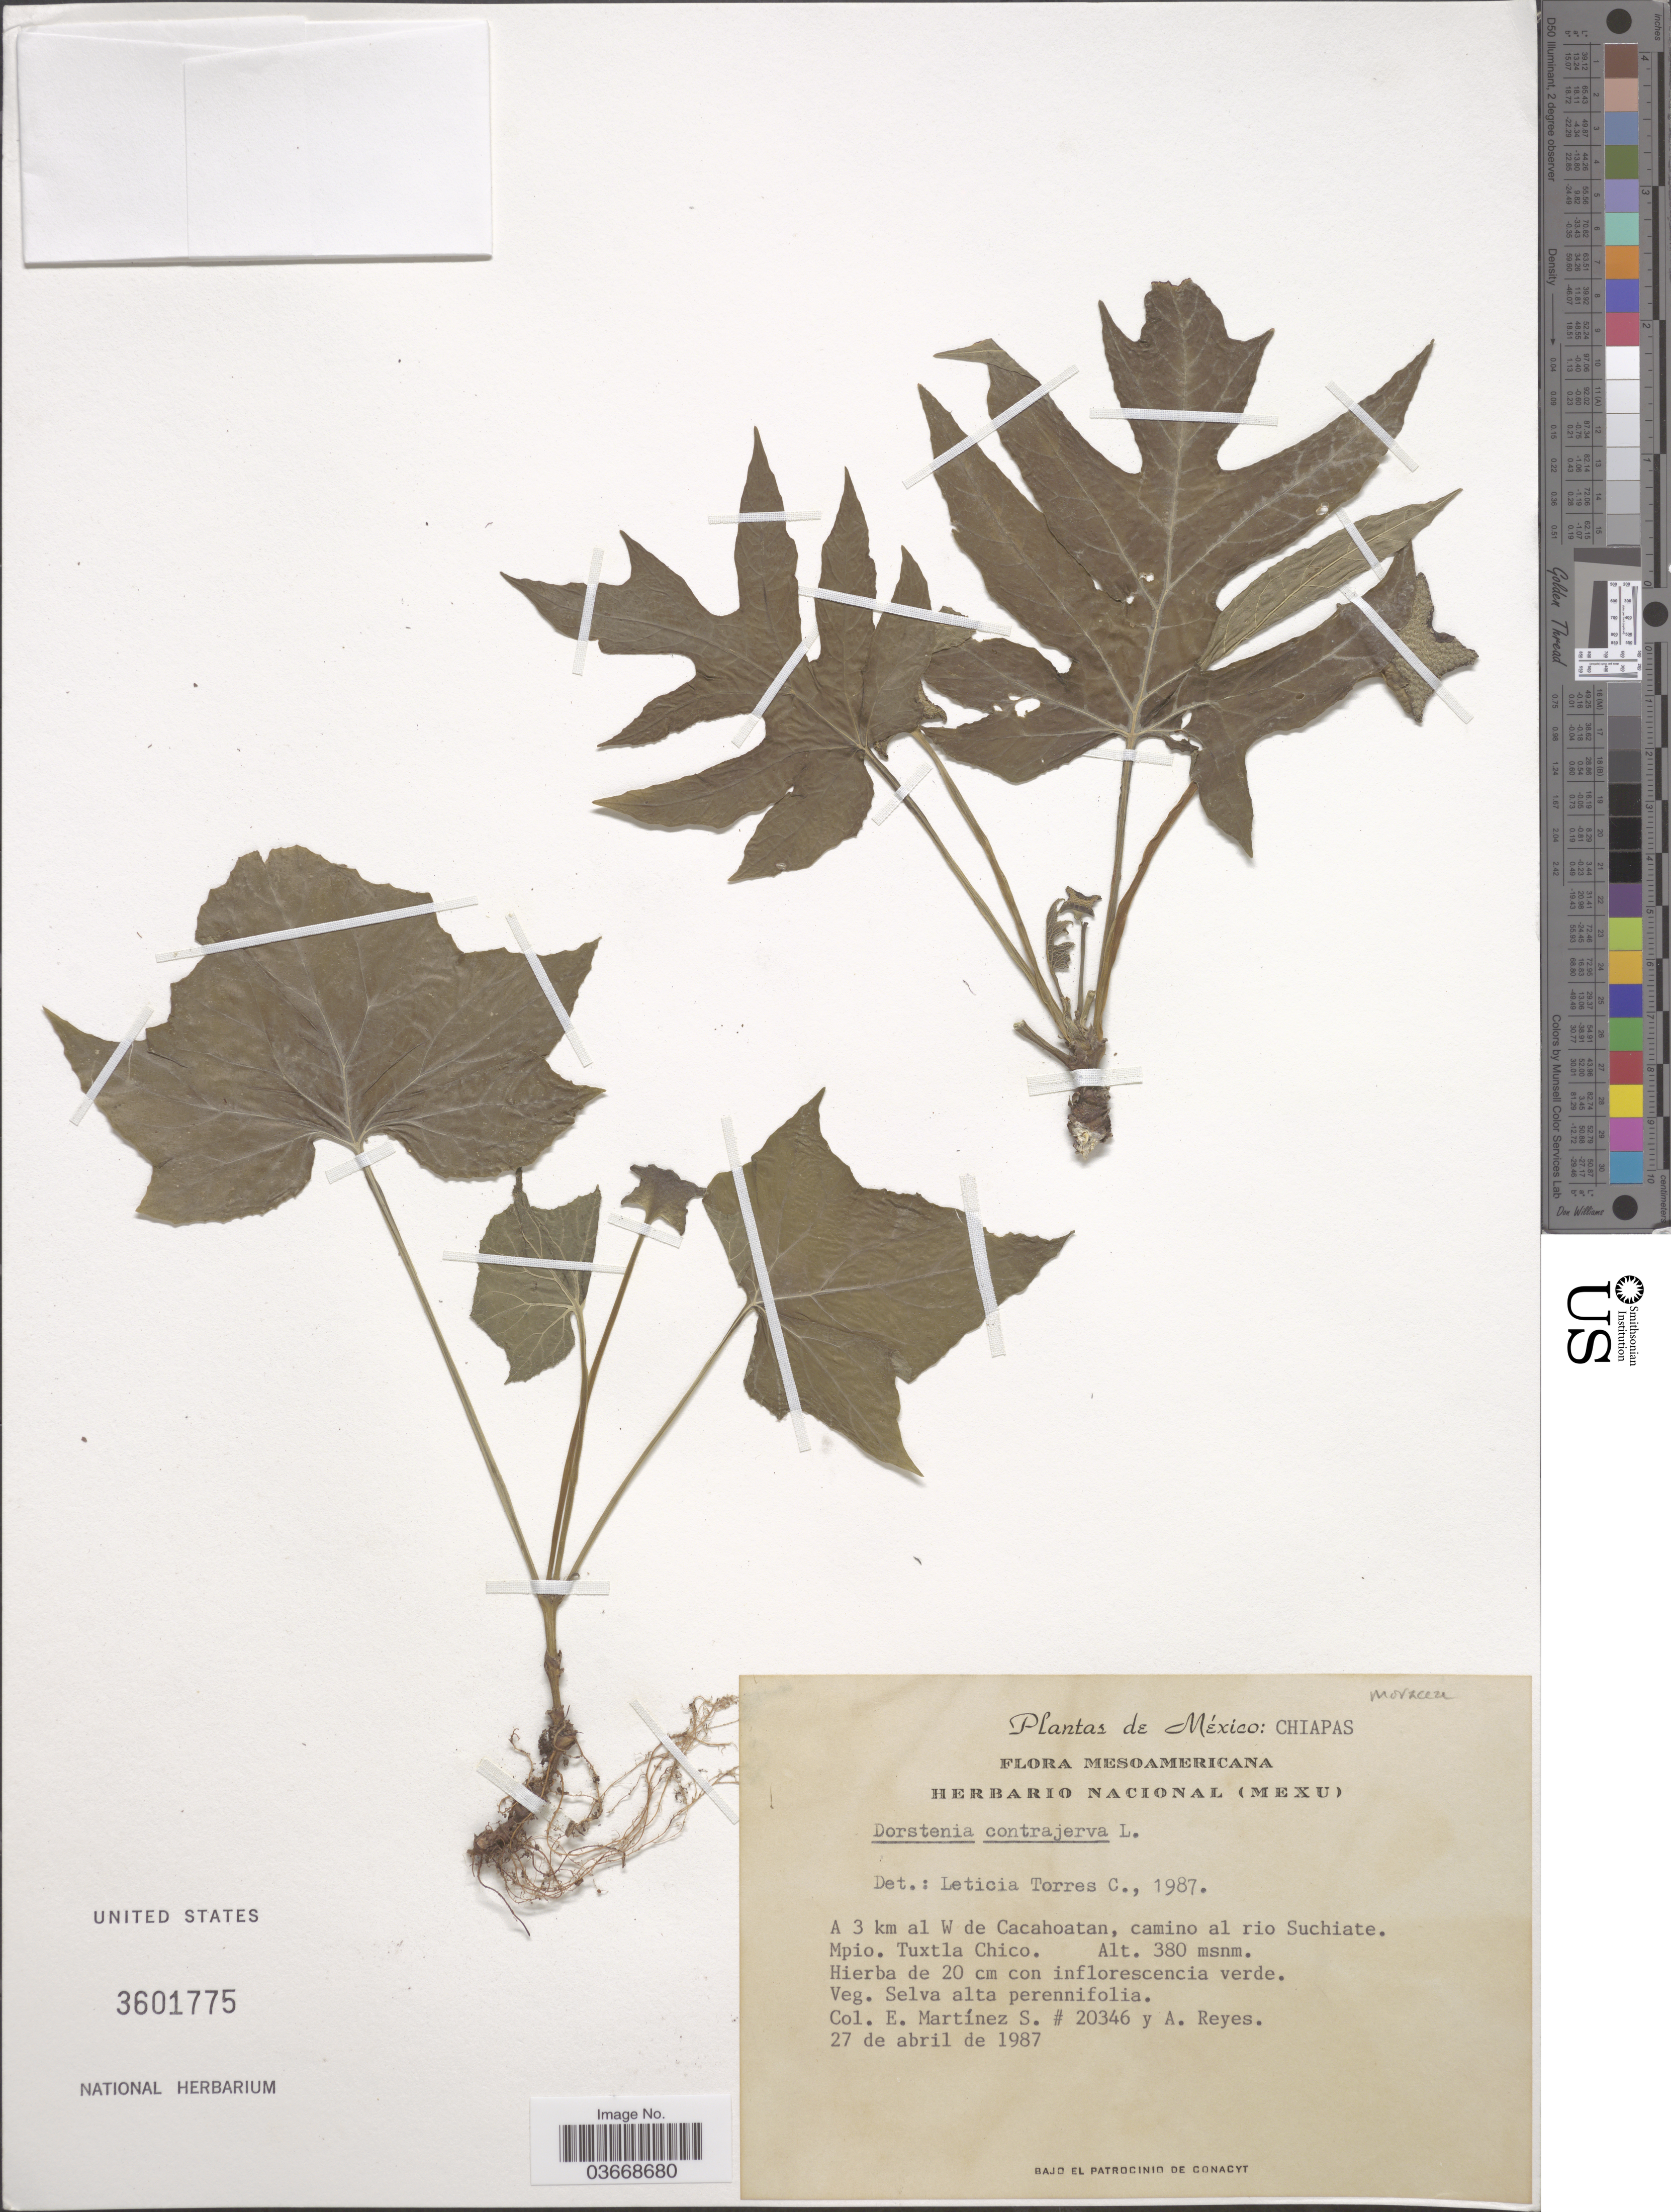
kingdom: Plantae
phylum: Tracheophyta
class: Magnoliopsida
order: Rosales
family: Moraceae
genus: Dorstenia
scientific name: Dorstenia contrajerva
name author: L.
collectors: E. M. Martínez S. & A. Reyes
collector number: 20346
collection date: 1987-04-27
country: Mexico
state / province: Chiapas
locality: A 3 km al W de Cacahoatan, camino al rio Suchiate. Mpio. Tuxtla Chico.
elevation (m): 380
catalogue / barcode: US 3601775